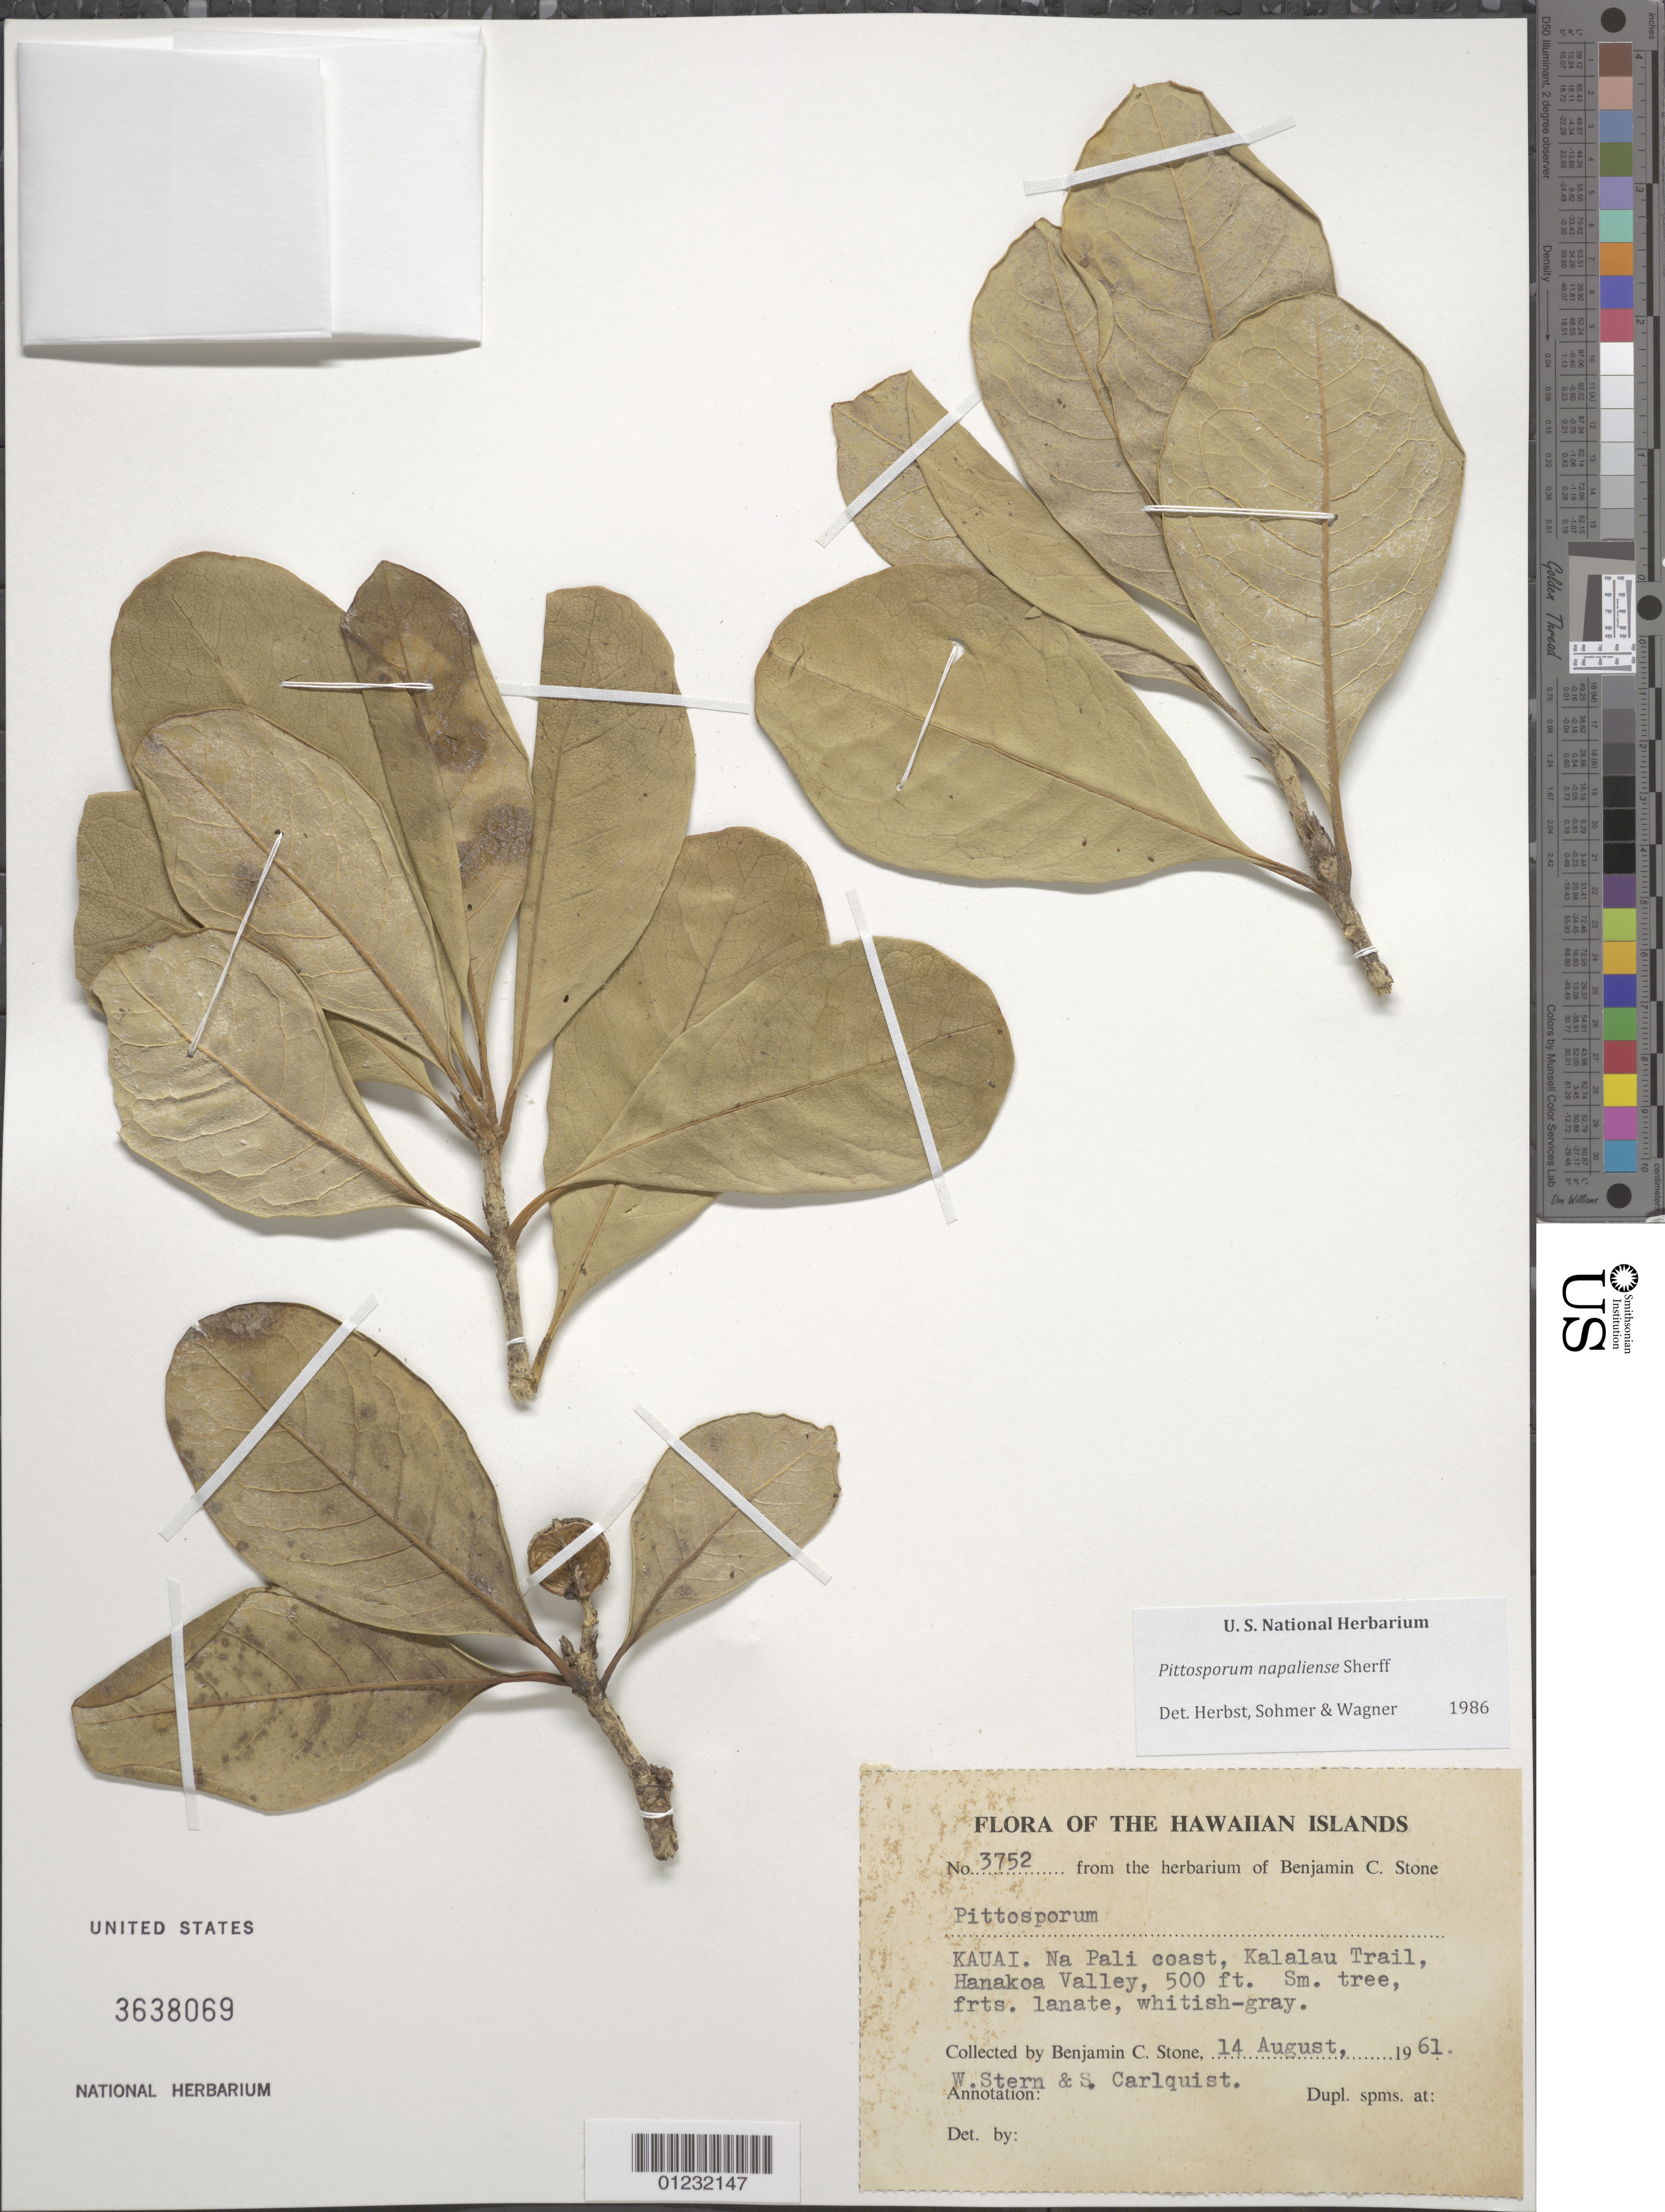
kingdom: Plantae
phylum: Tracheophyta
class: Magnoliopsida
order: Apiales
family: Pittosporaceae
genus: Pittosporum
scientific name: Pittosporum napaliense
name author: Sherff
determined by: Herbst, D. R.; Sohmer, S. H.; Wagner, W. L.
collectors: B. C. Stone, W. Stern & S. Carlquist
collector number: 3752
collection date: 1961-08-14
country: United States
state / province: Hawaii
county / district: Kauai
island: Kaua'i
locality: Kauai. Na Pali coast, Kalalau trail, Hanakoa Valley.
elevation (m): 152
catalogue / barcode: US 3638069